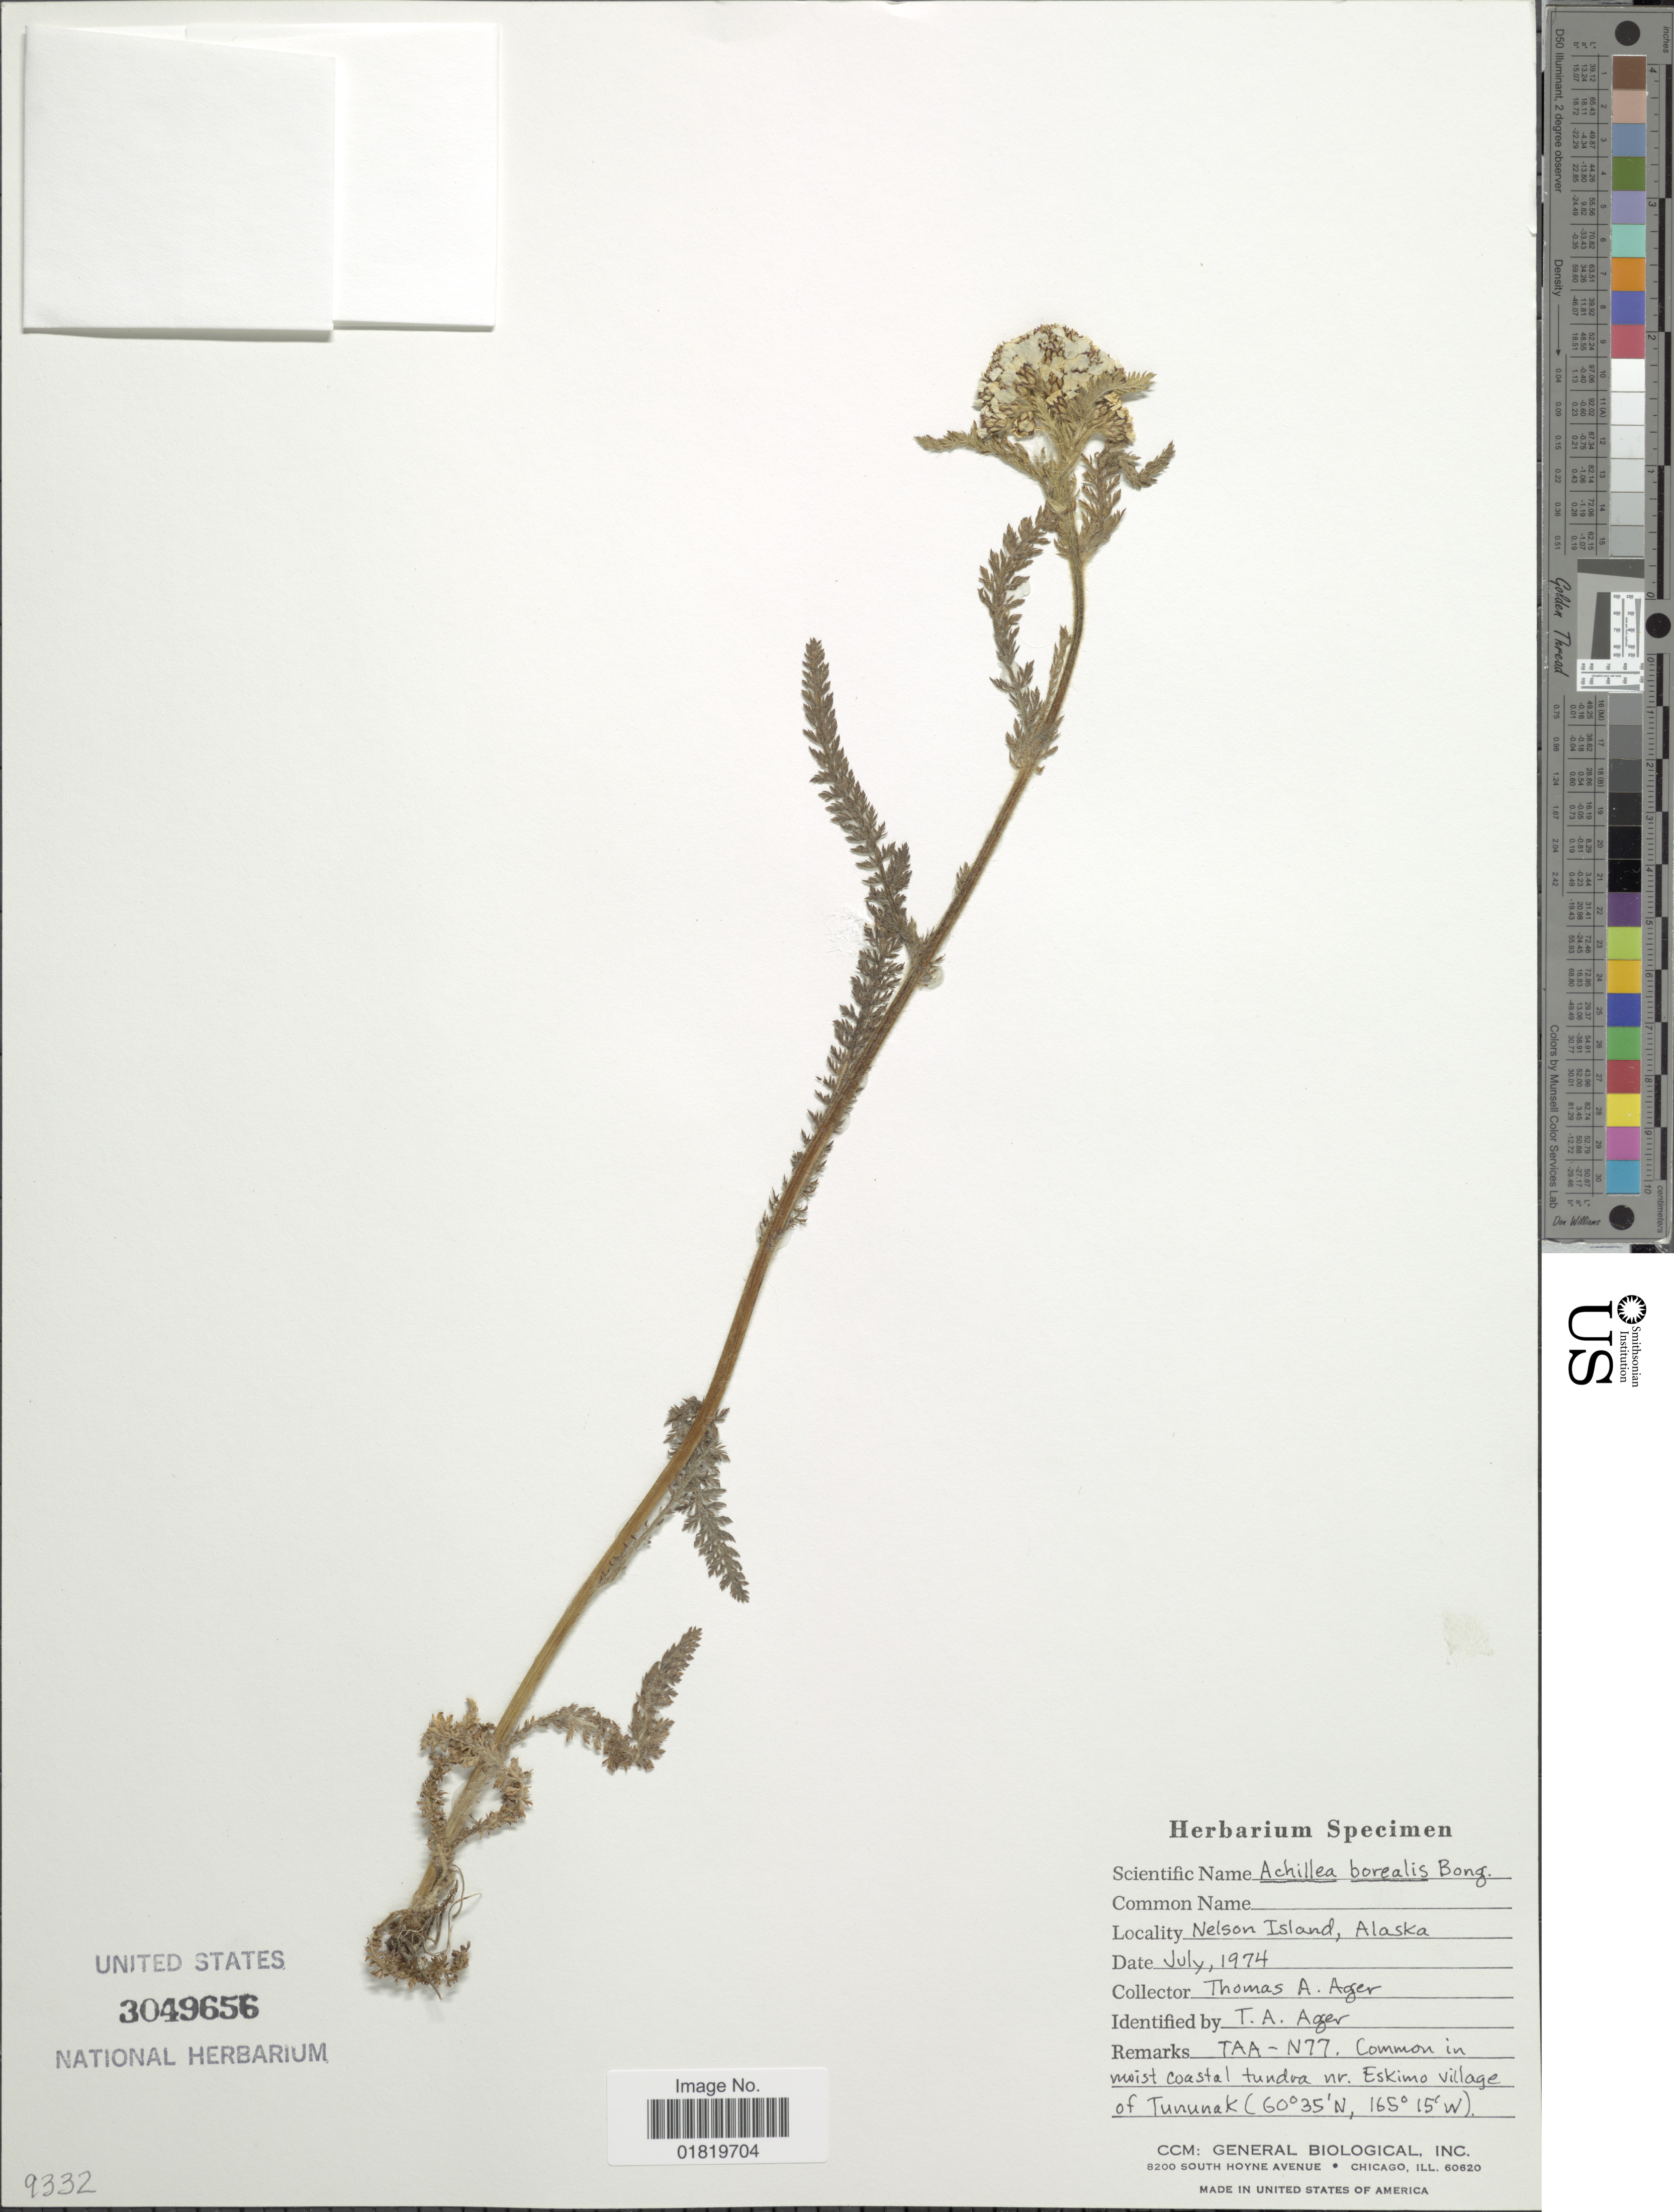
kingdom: Plantae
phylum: Tracheophyta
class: Magnoliopsida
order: Asterales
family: Asteraceae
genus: Achillea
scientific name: Achillea borealis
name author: Bong.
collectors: T. A. Ager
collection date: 1974-07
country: United States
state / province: Alaska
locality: Nelson Island, in moist coastal tundra nr. Eskimo village of Tununak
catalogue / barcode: US 3049656